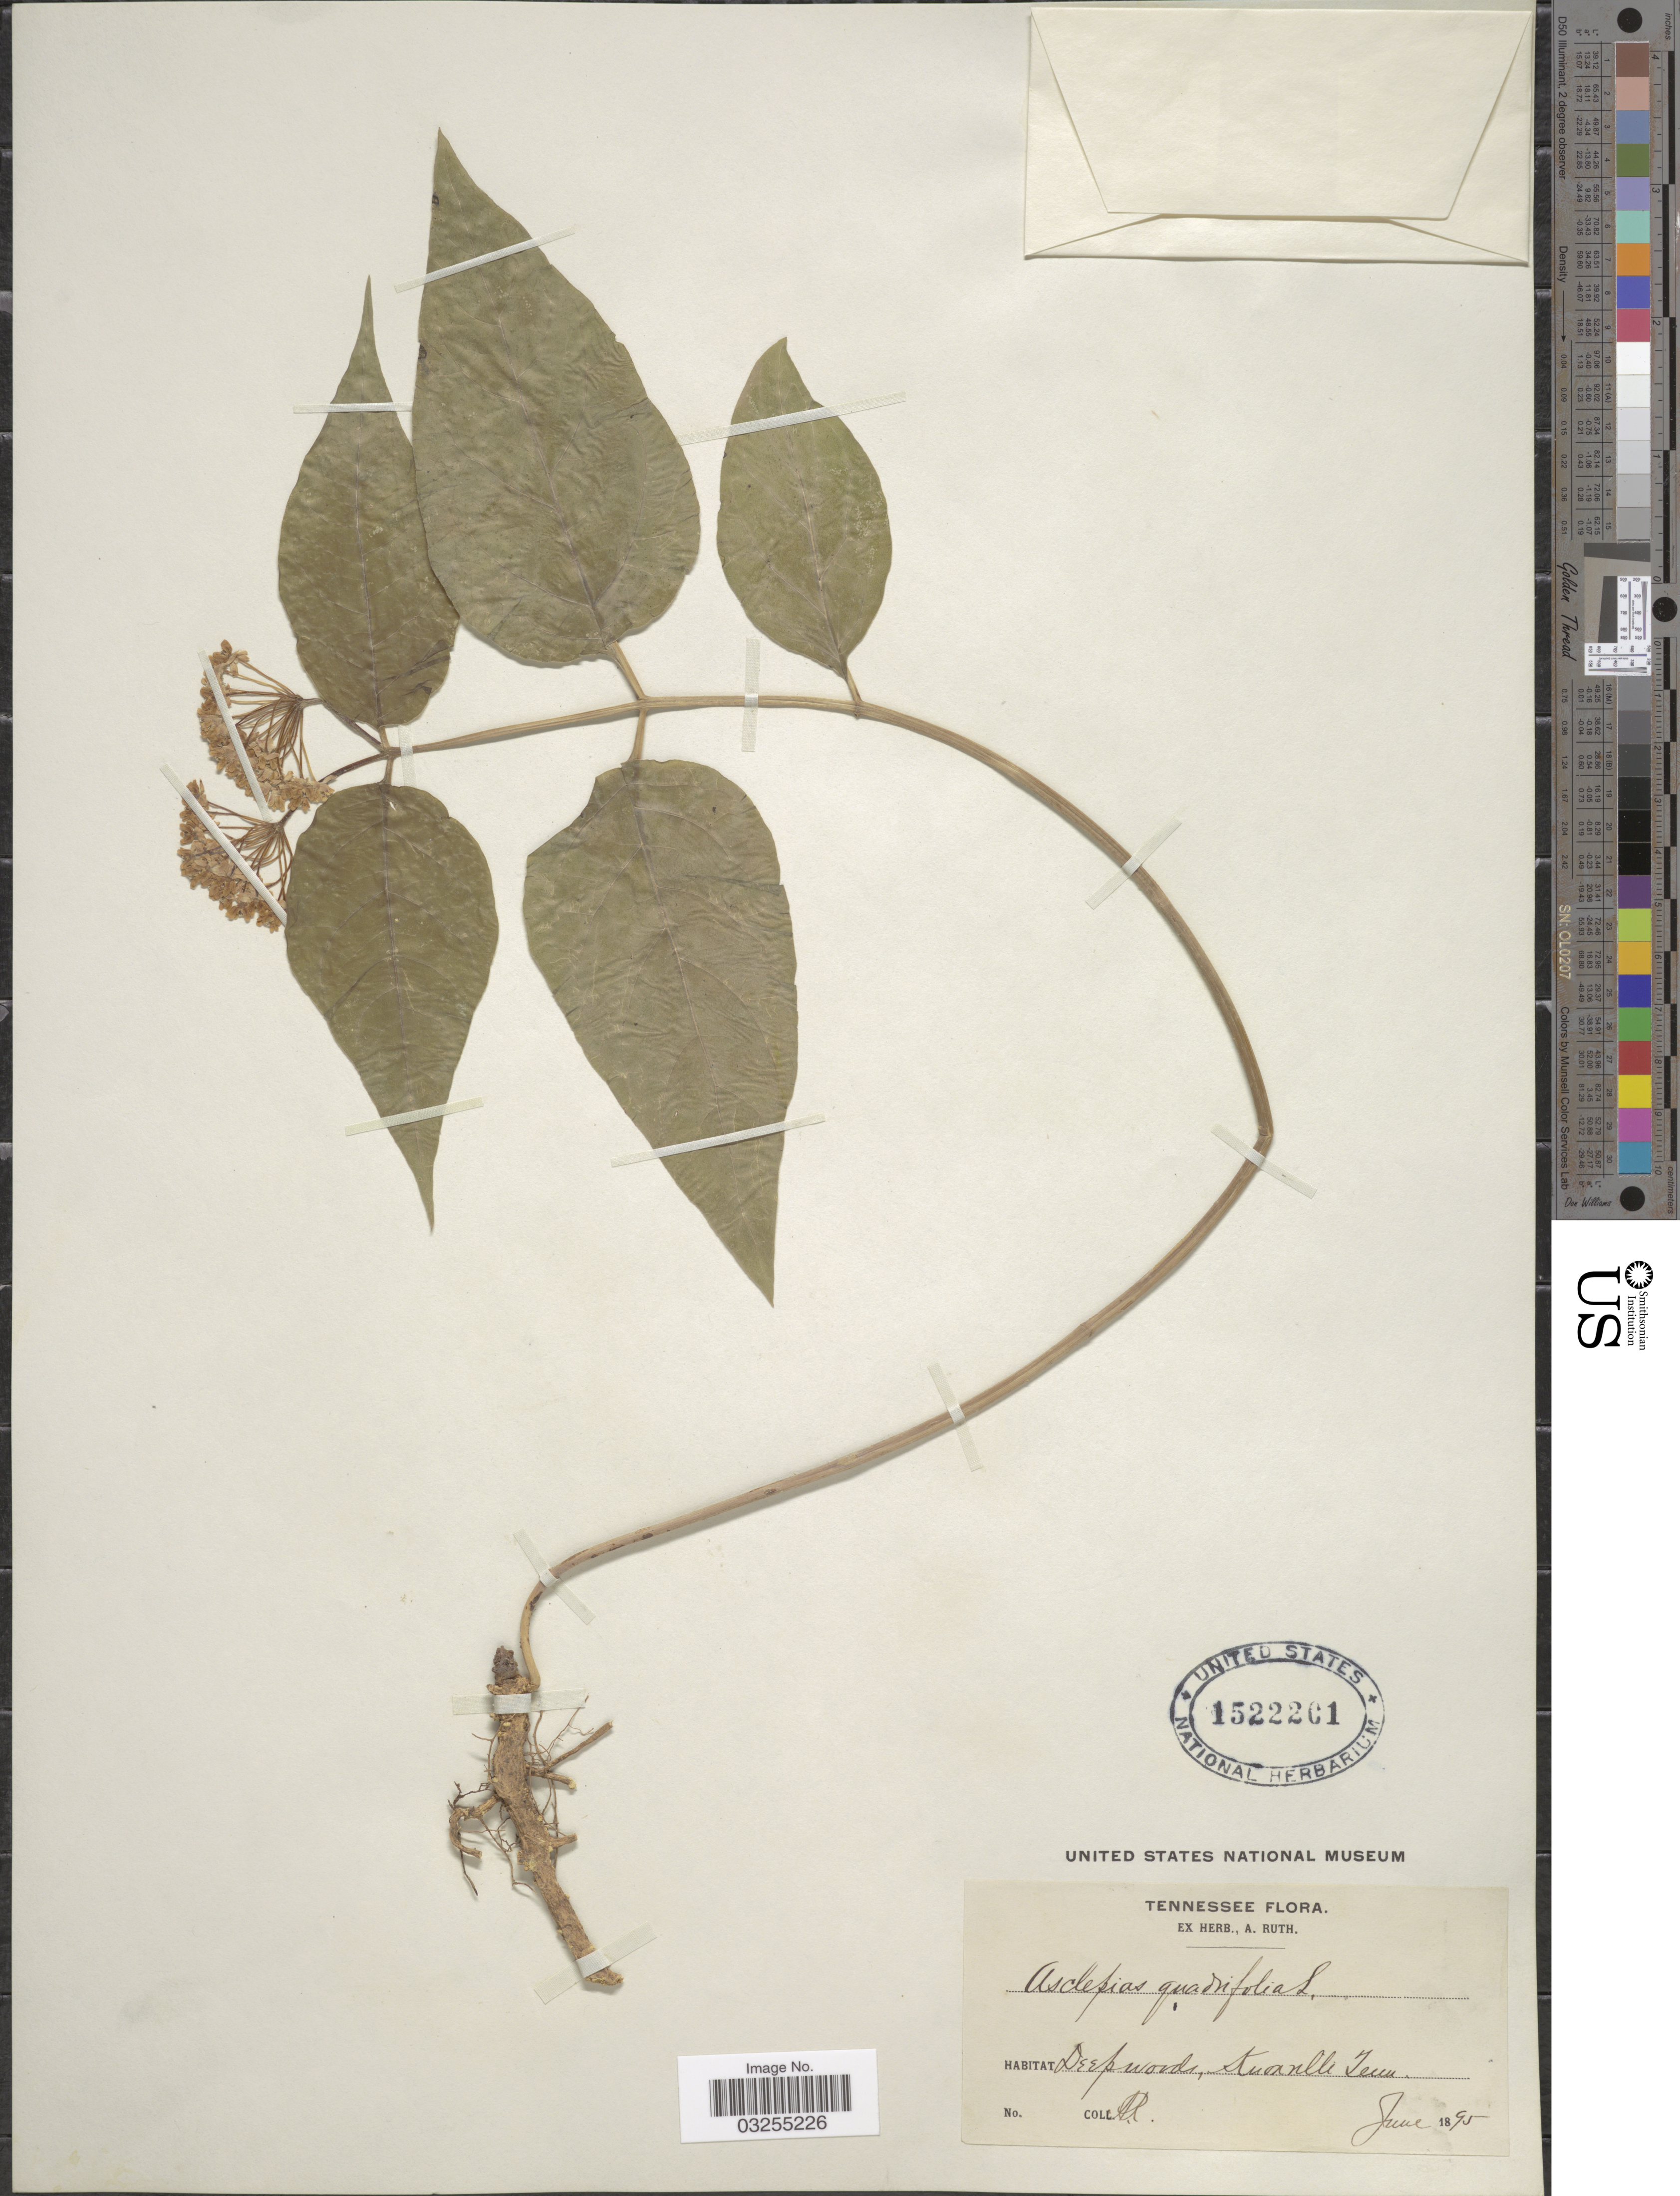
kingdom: Plantae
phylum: Tracheophyta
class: Magnoliopsida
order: Gentianales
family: Apocynaceae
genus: Asclepias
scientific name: Asclepias quadrifolia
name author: Jacq.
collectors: A. Ruth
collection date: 1895-06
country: United States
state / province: Tennessee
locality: Deep woods, Knoxville Tenn.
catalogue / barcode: US 1522201